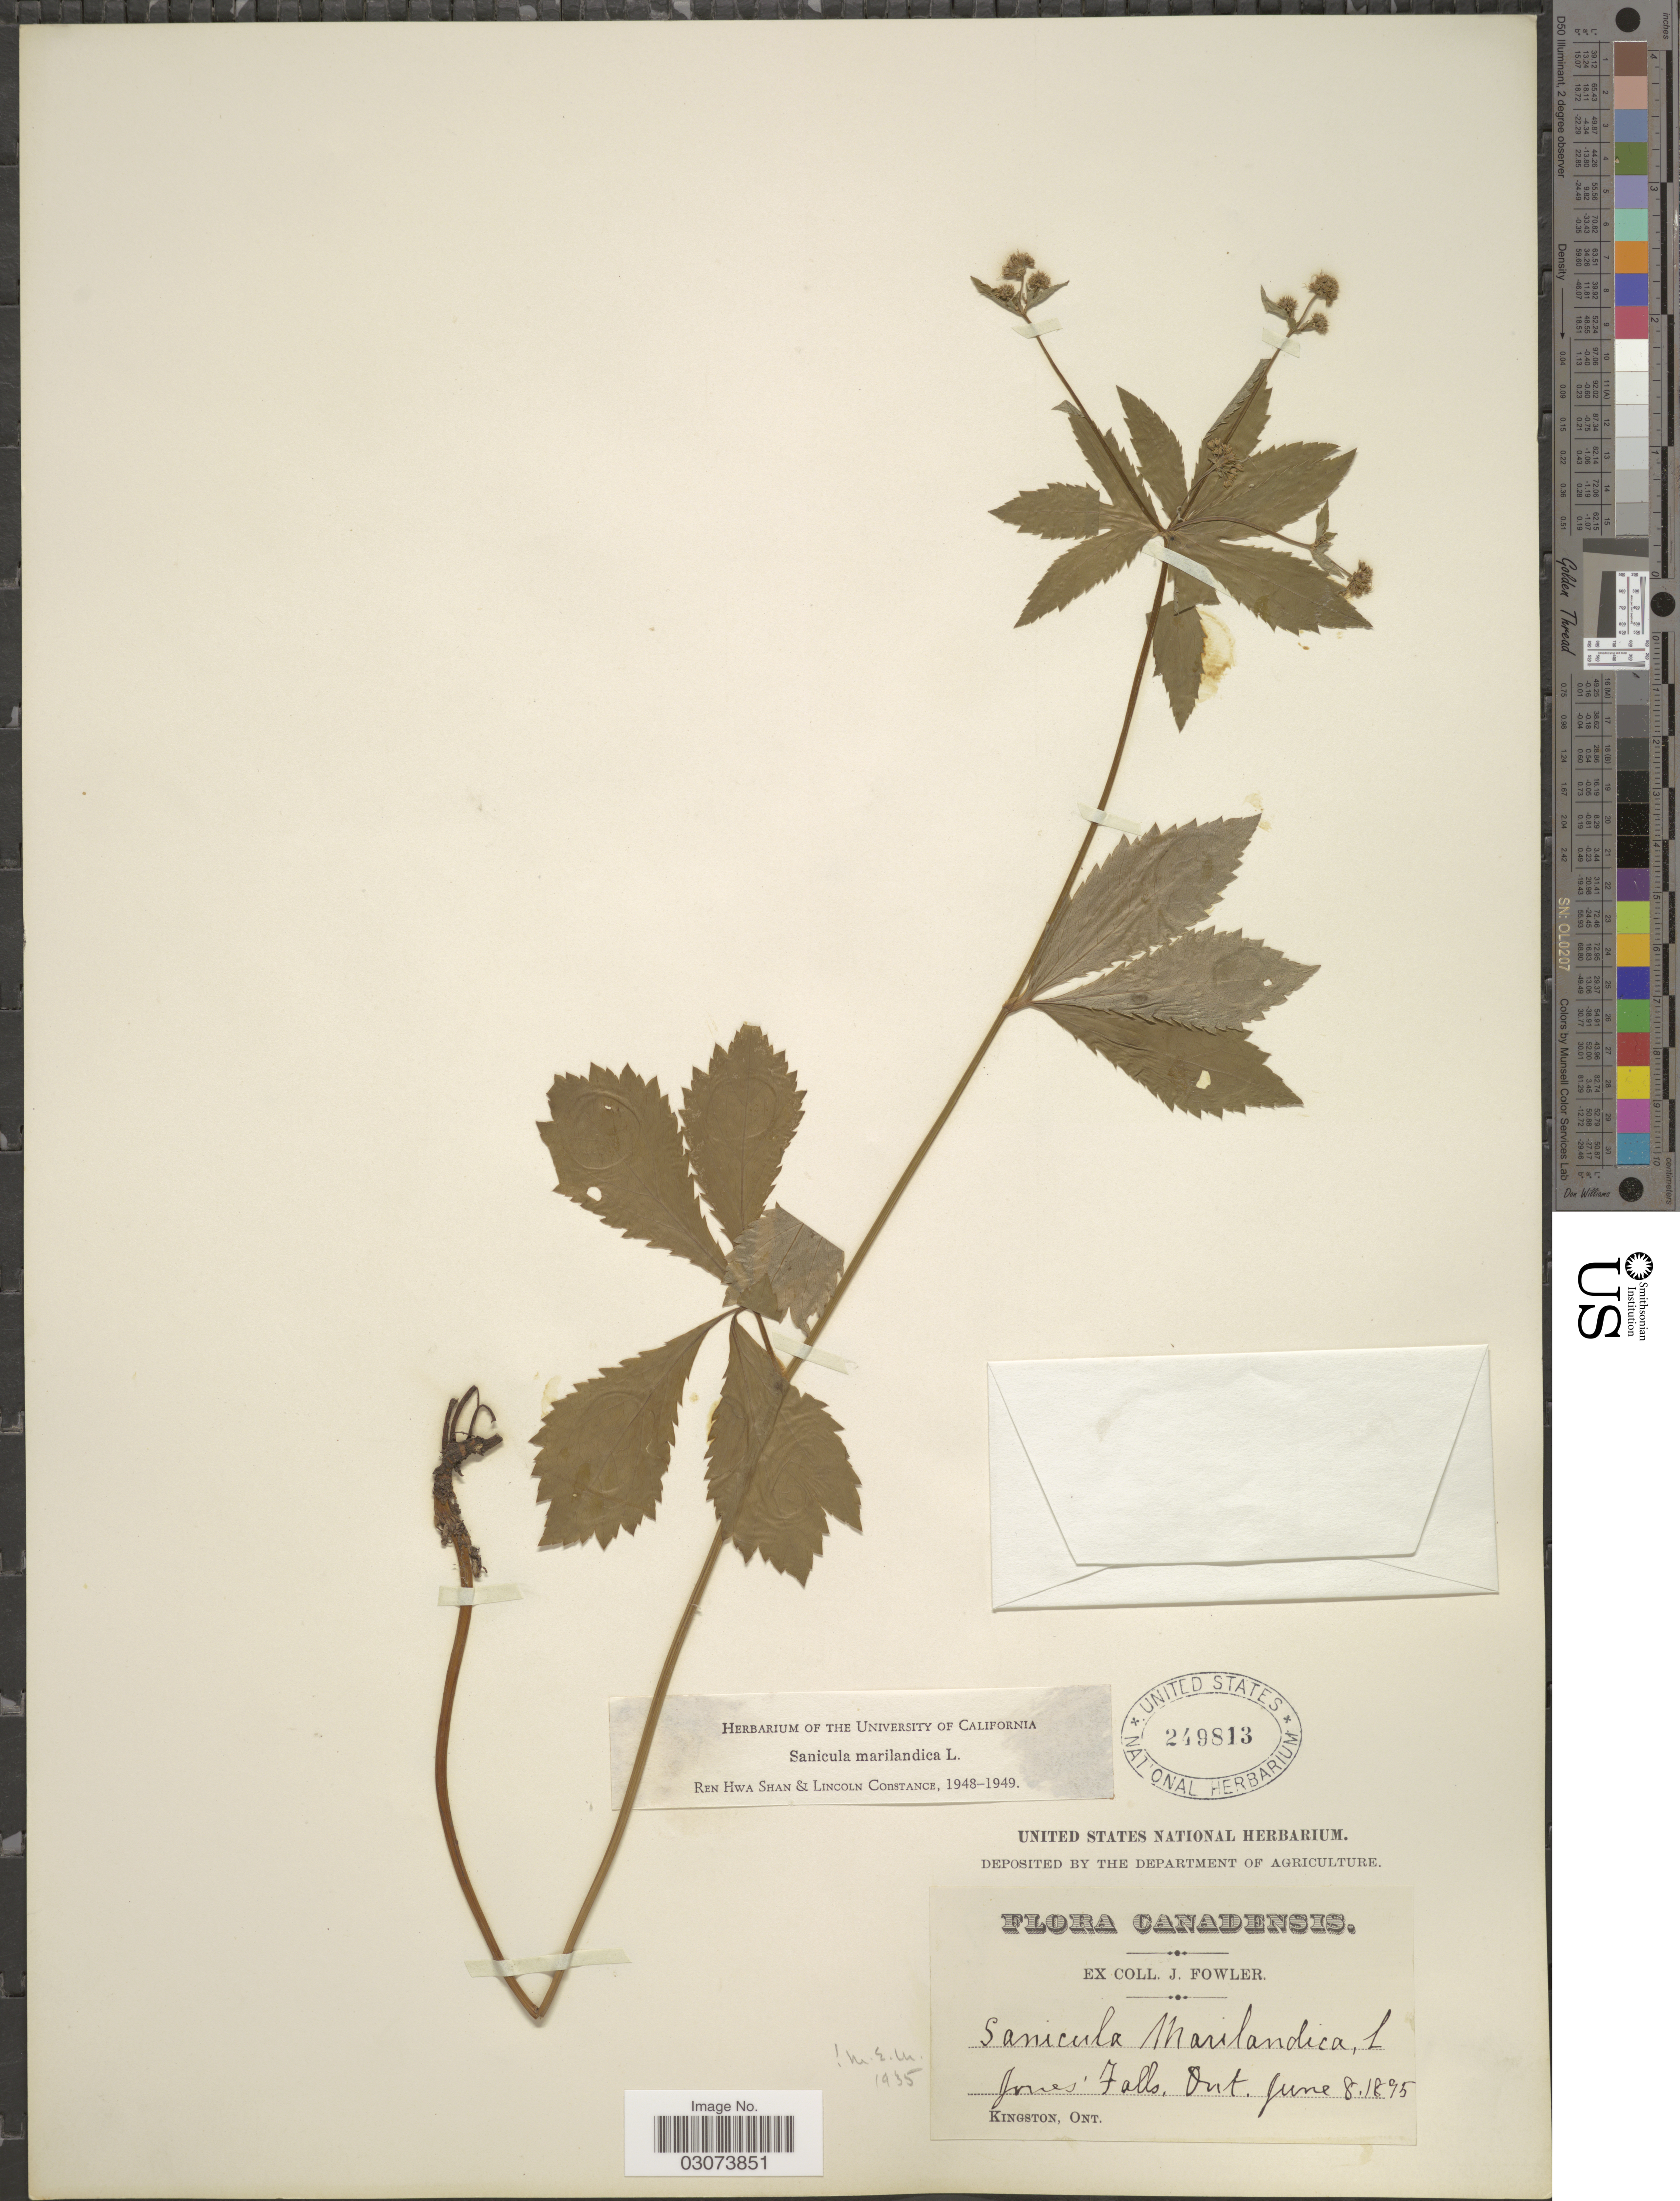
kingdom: Plantae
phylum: Tracheophyta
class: Magnoliopsida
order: Apiales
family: Apiaceae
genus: Sanicula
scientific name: Sanicula marilandica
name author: L.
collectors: J. Fowler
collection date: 1895-06-08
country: Canada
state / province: Ontario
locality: Jones' Falls.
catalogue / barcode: US 249813